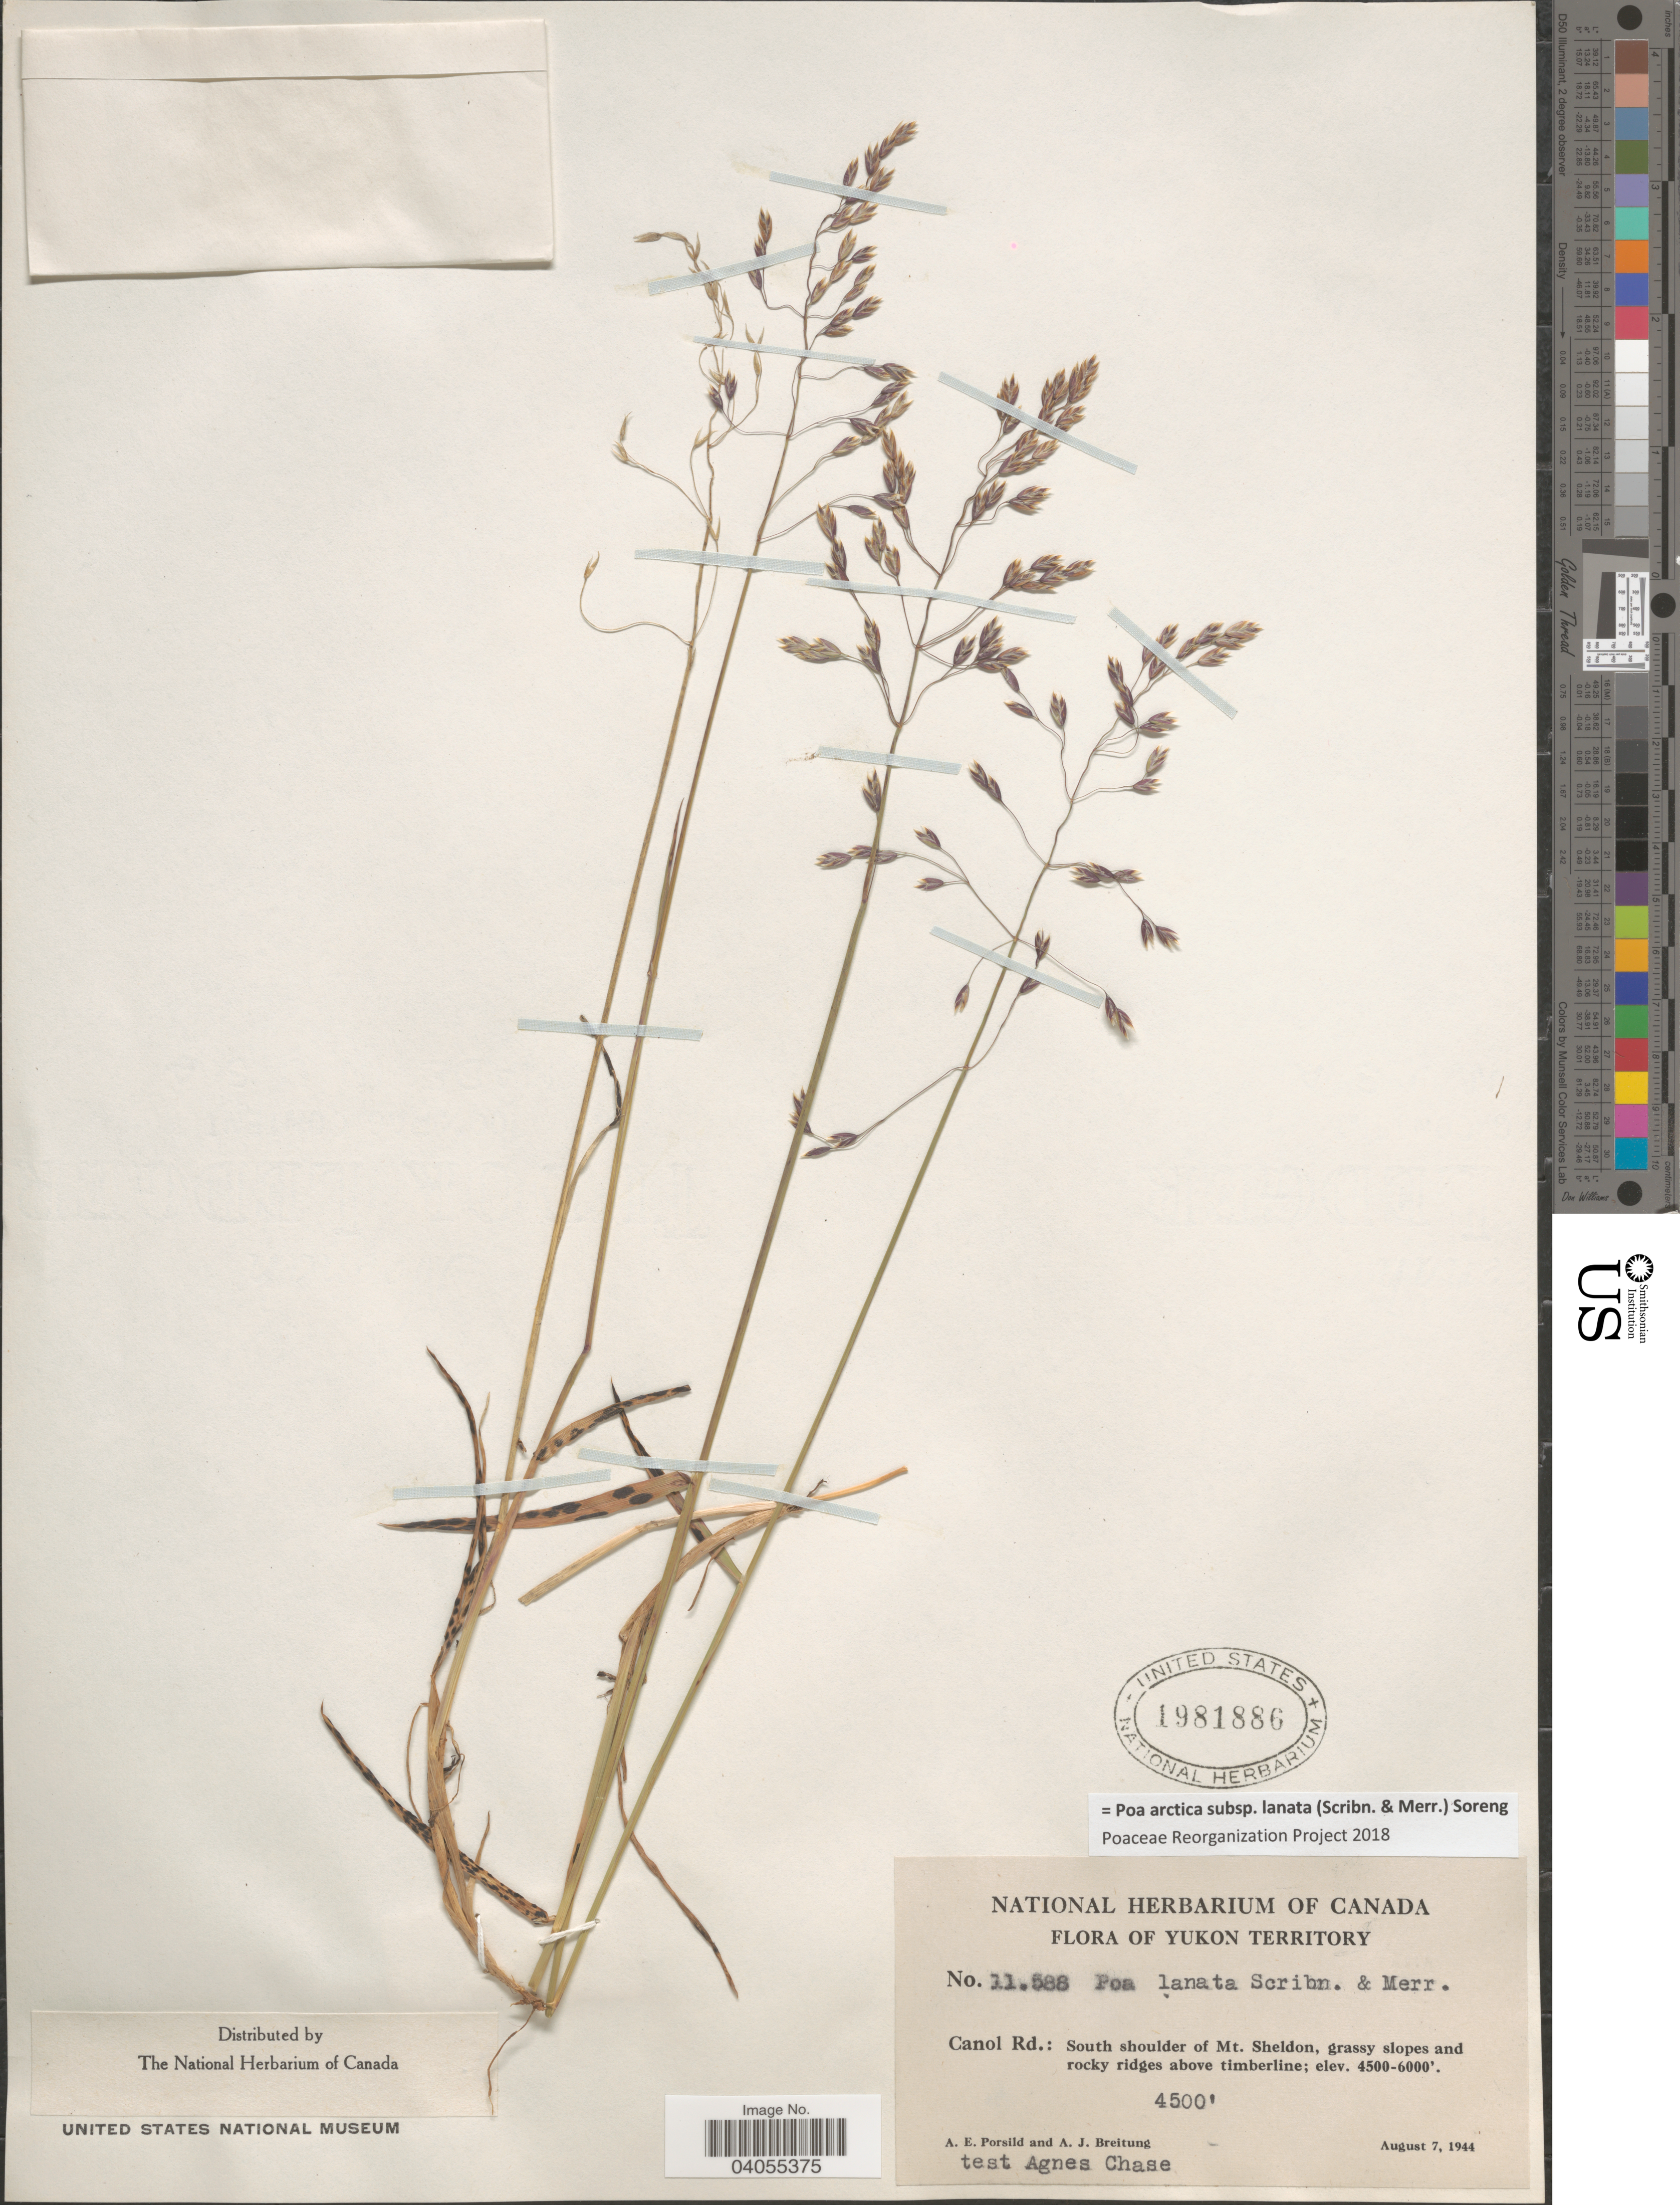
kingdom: Plantae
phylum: Tracheophyta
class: Liliopsida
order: Poales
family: Poaceae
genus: Poa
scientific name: Poa arctica subsp. lanata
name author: (Scribn. & Merr.) Soreng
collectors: A. E. Porsild & A. Breitung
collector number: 11588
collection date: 1944-08-07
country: Canada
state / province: Yukon Territory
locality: Canol Rd.: South shoulder of Mt. Sheldon, grassy slopes and rocky ridges above timberline.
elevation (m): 1372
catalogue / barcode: US 1981886